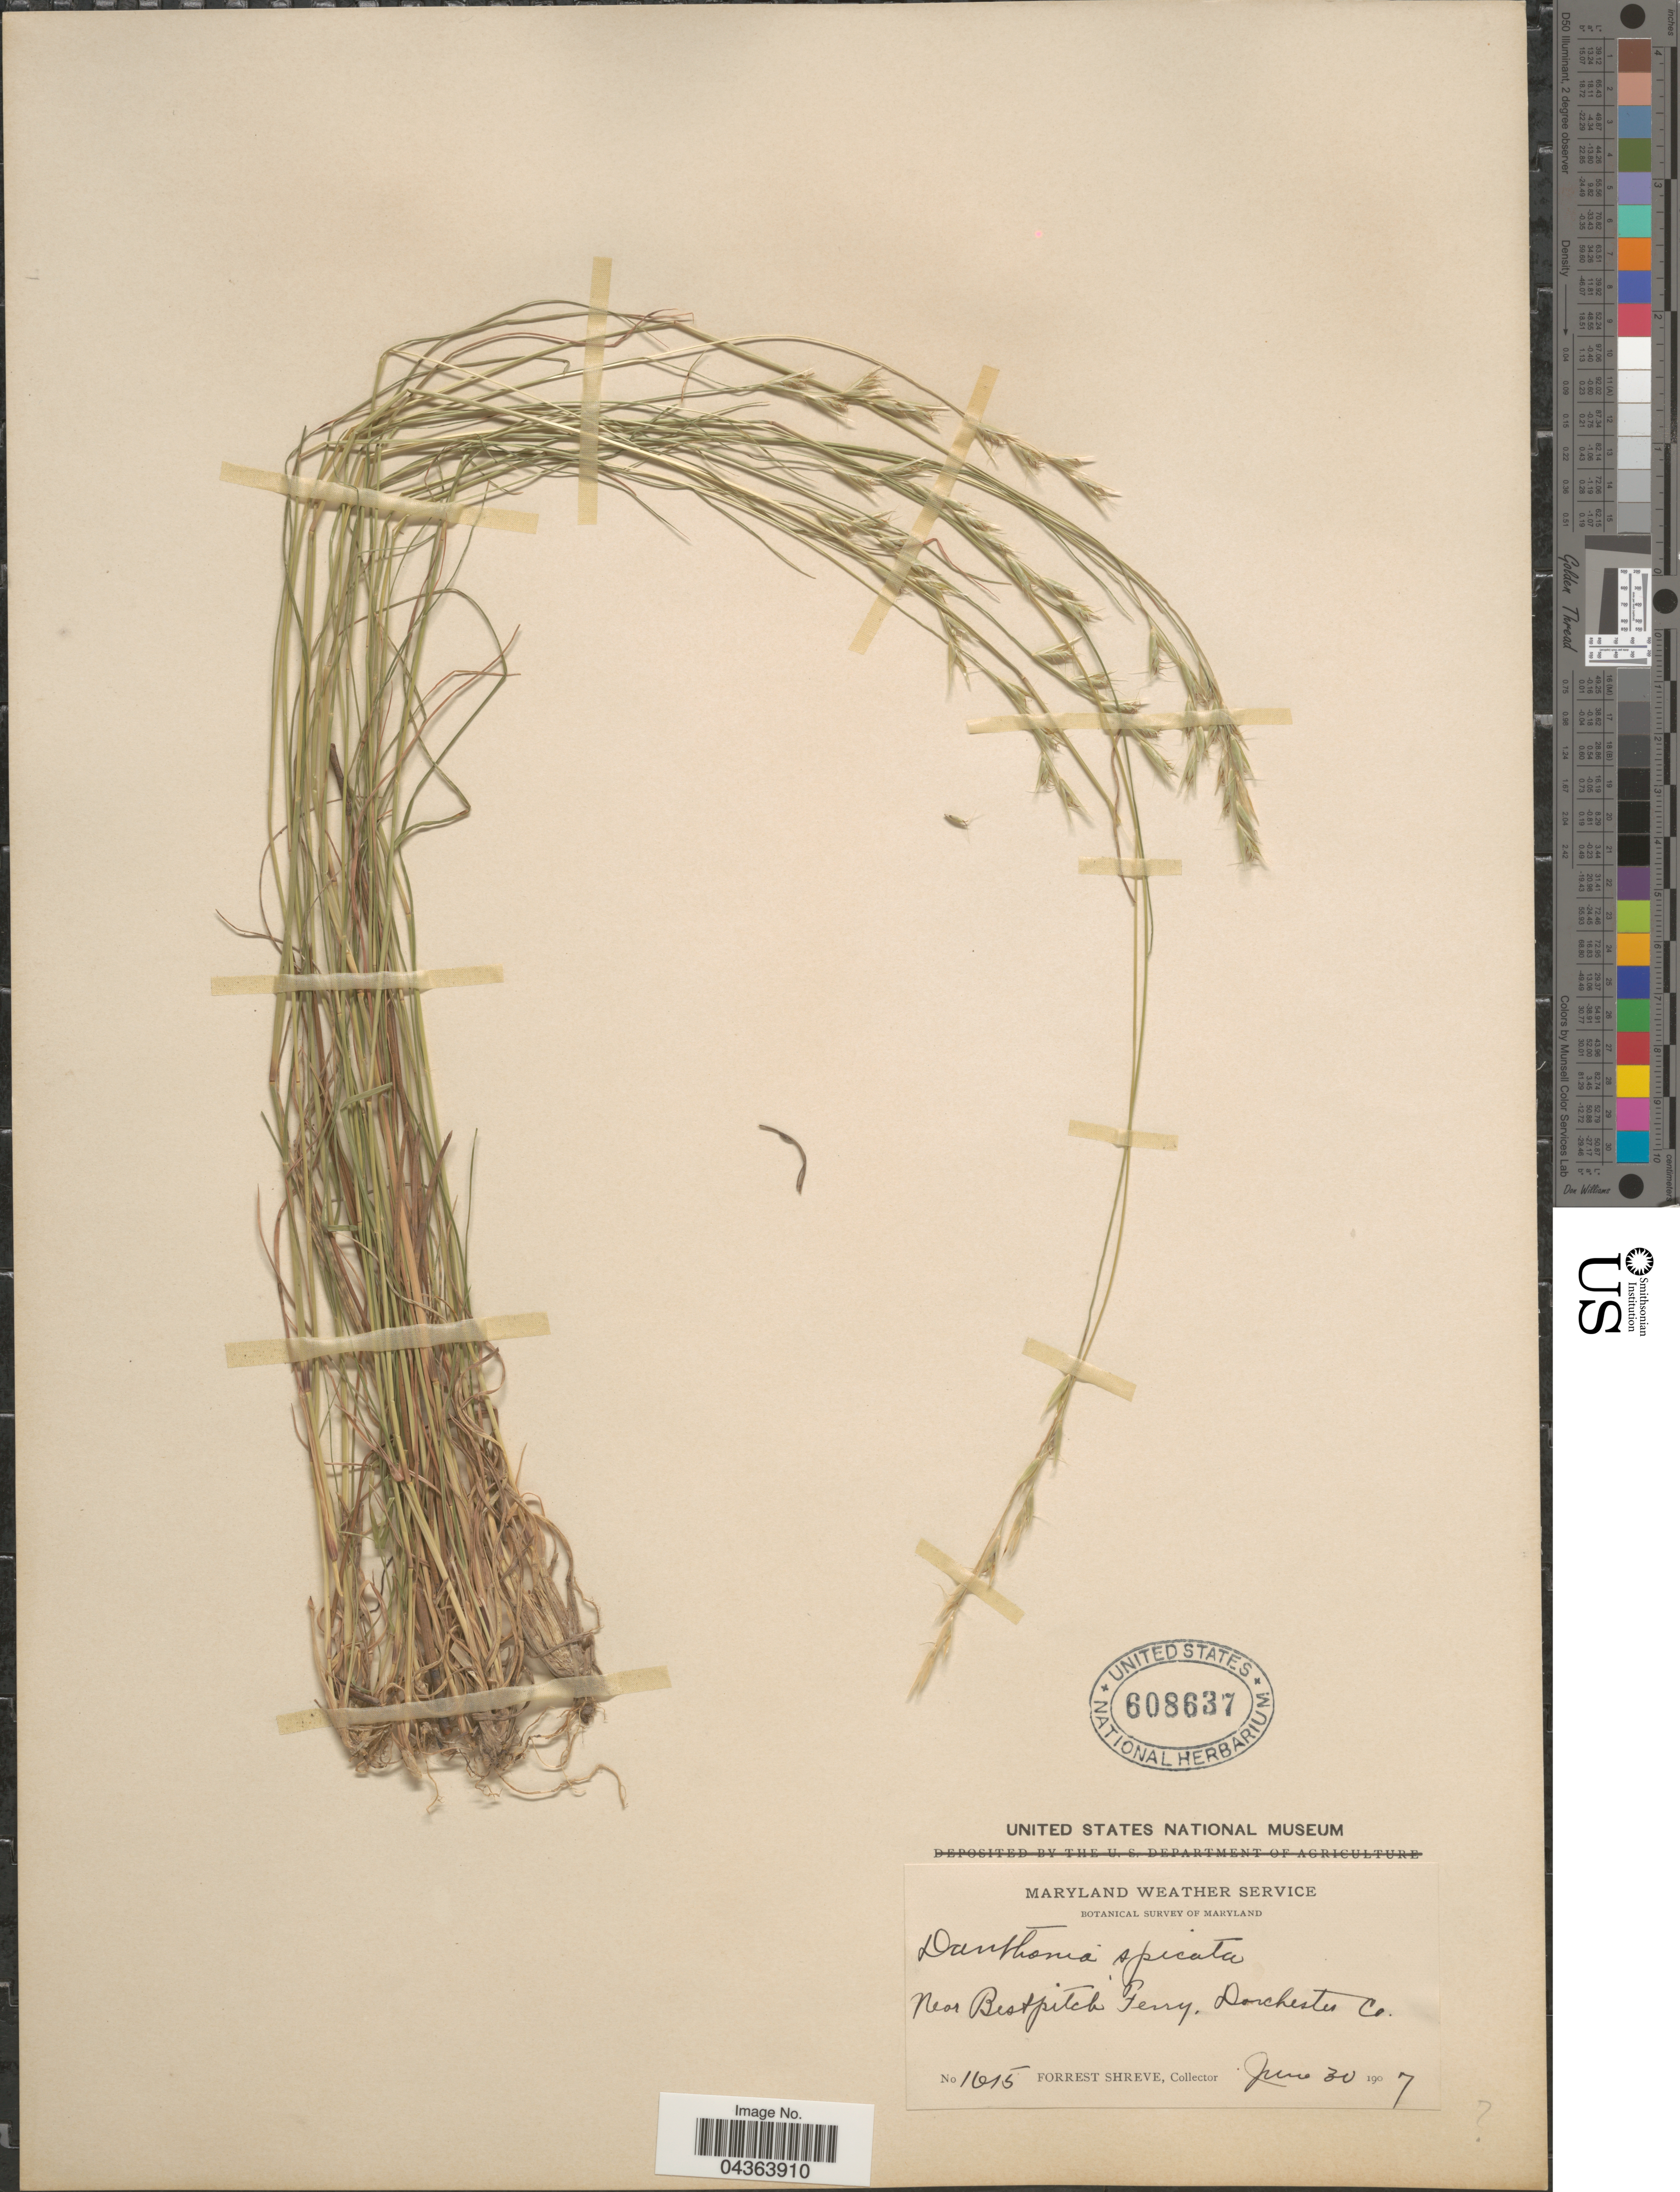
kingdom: Plantae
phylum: Tracheophyta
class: Liliopsida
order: Poales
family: Poaceae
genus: Danthonia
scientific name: Danthonia spicata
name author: (L.) P. Beauv. ex Roem. & Schult.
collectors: F. Shreve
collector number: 1015*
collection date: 1907-06-30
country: United States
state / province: Maryland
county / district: Dorchester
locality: Botanical Survey of Maryland. Near Bestpitch Ferry. Dorchester Co.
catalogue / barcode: US 608637